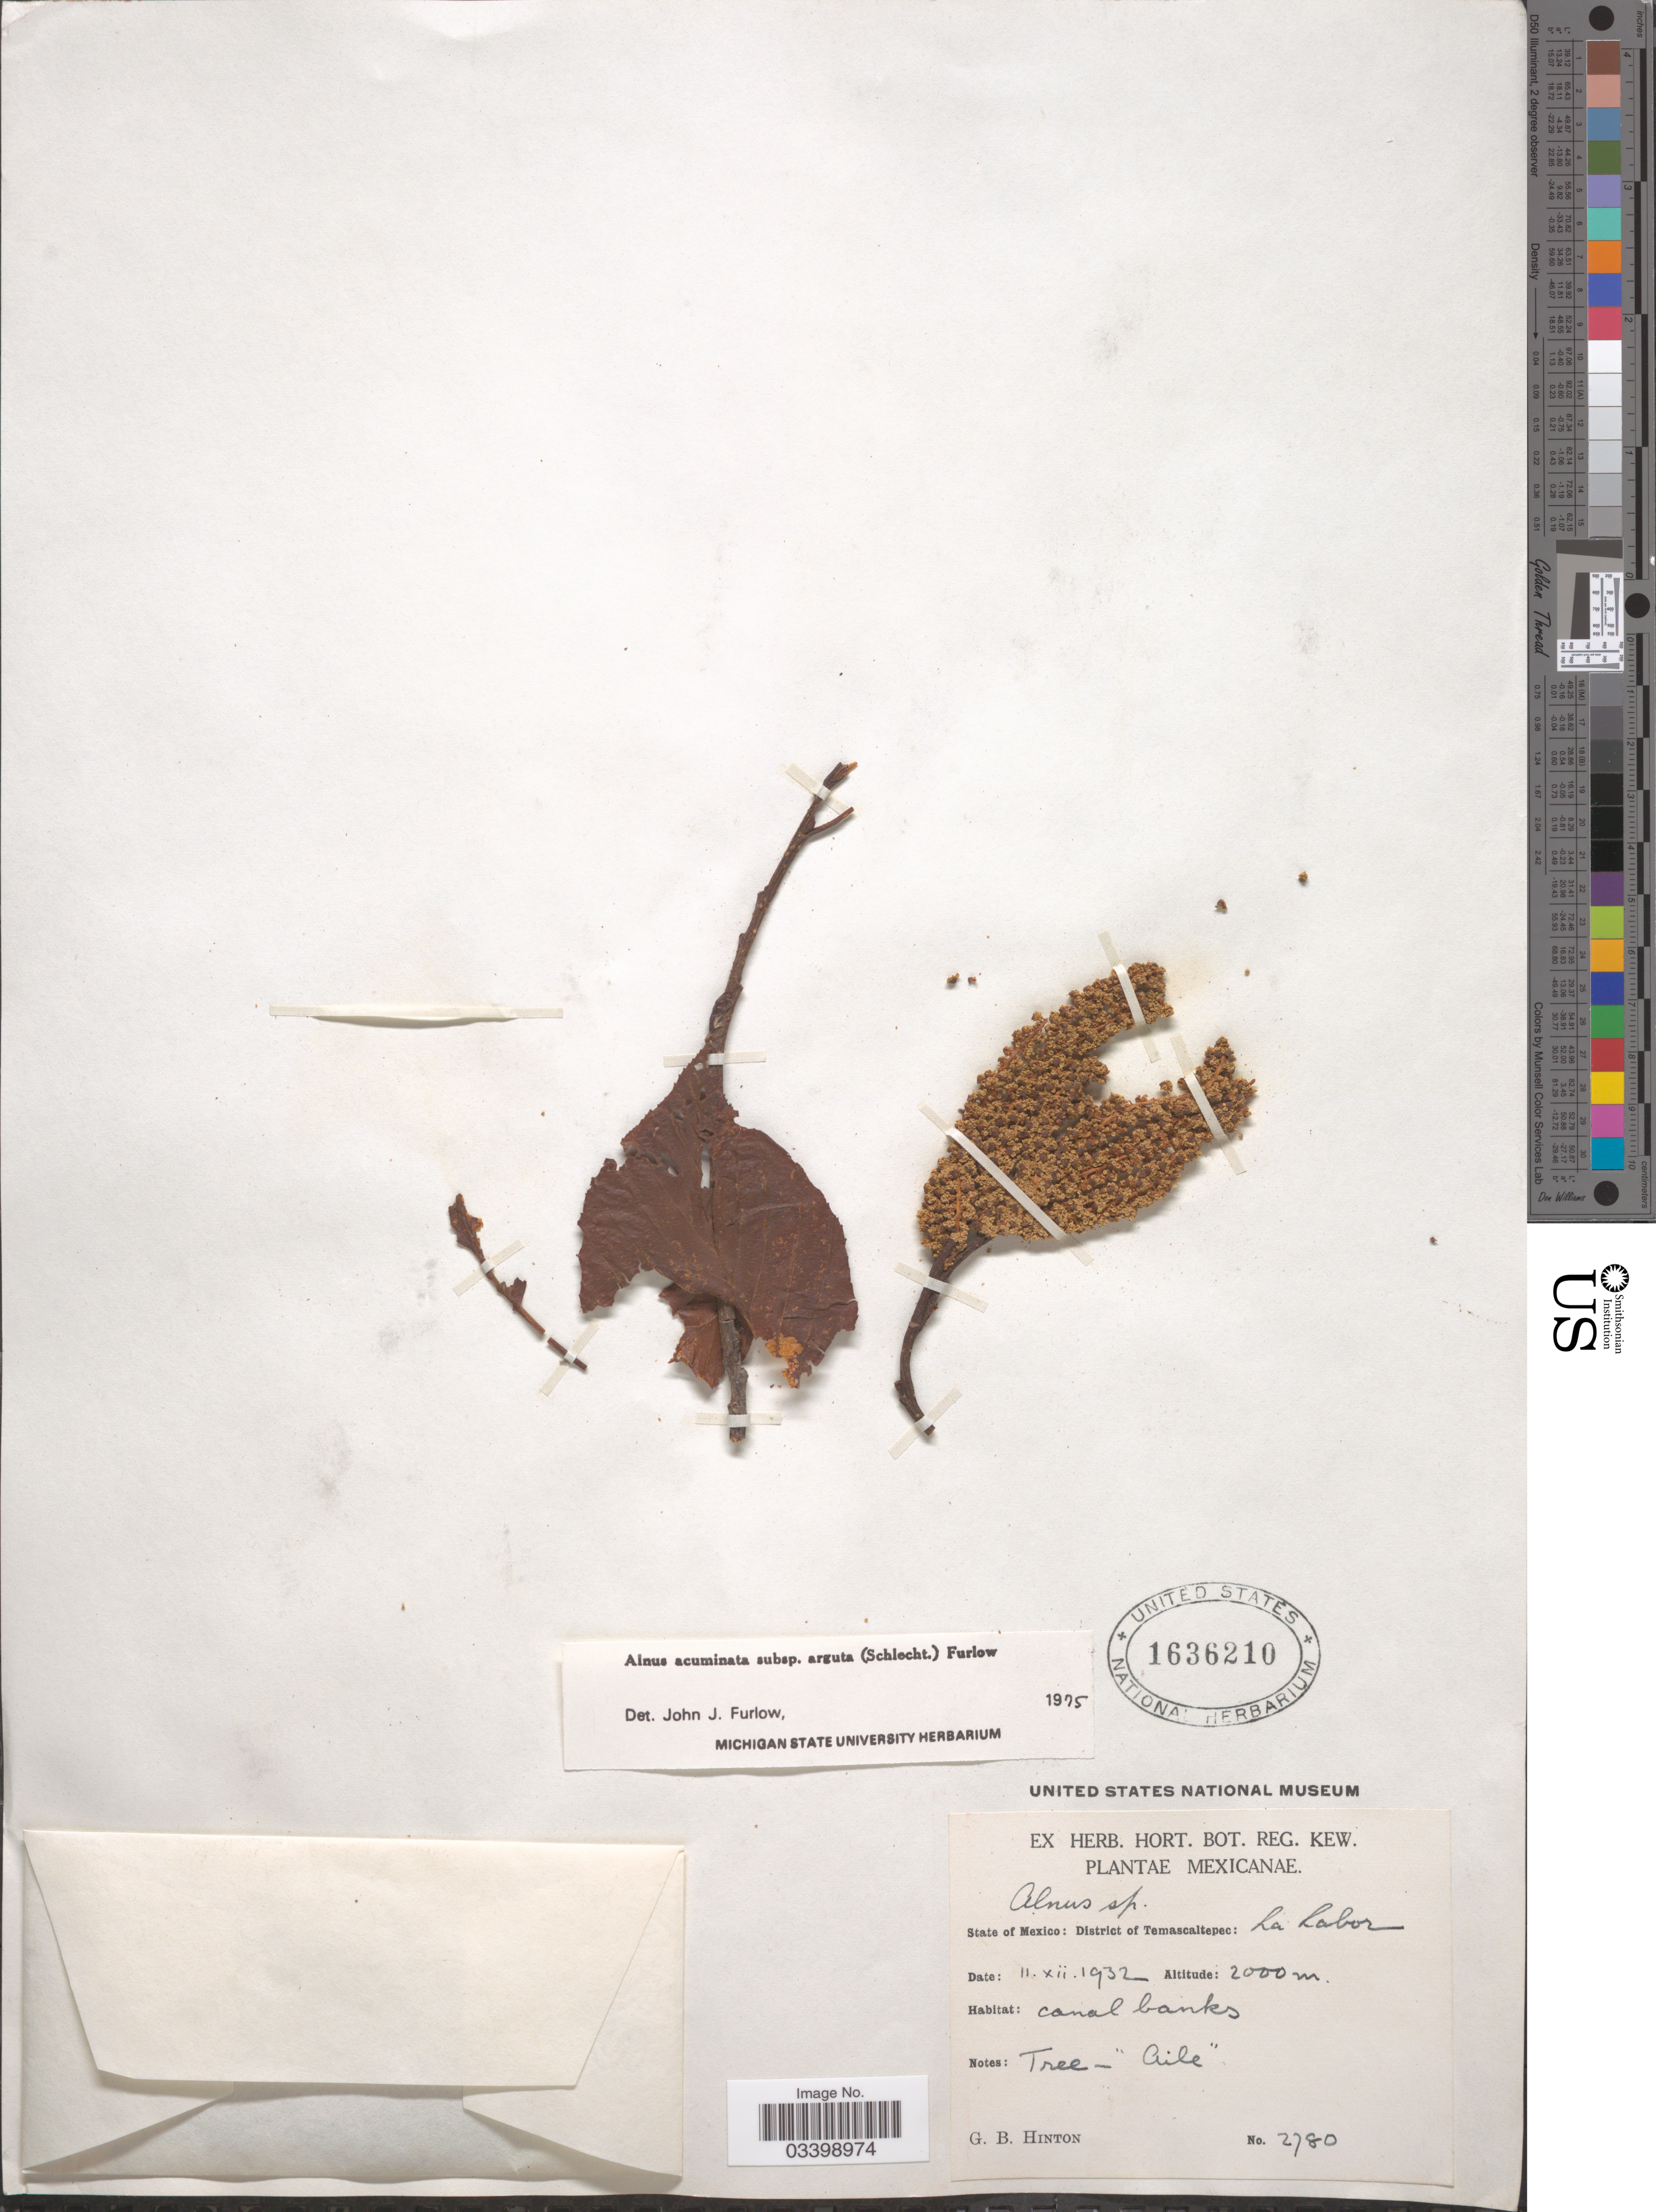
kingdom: Plantae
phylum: Tracheophyta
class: Magnoliopsida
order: Fagales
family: Betulaceae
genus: Alnus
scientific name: Alnus acuminata subsp. arguta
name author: (Schltdl.) Furlow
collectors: G. B. Hinton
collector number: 2780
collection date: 1932-12-11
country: Mexico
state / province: México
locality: District of Temascaltepec: La Labor.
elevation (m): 2000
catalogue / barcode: US 1636210